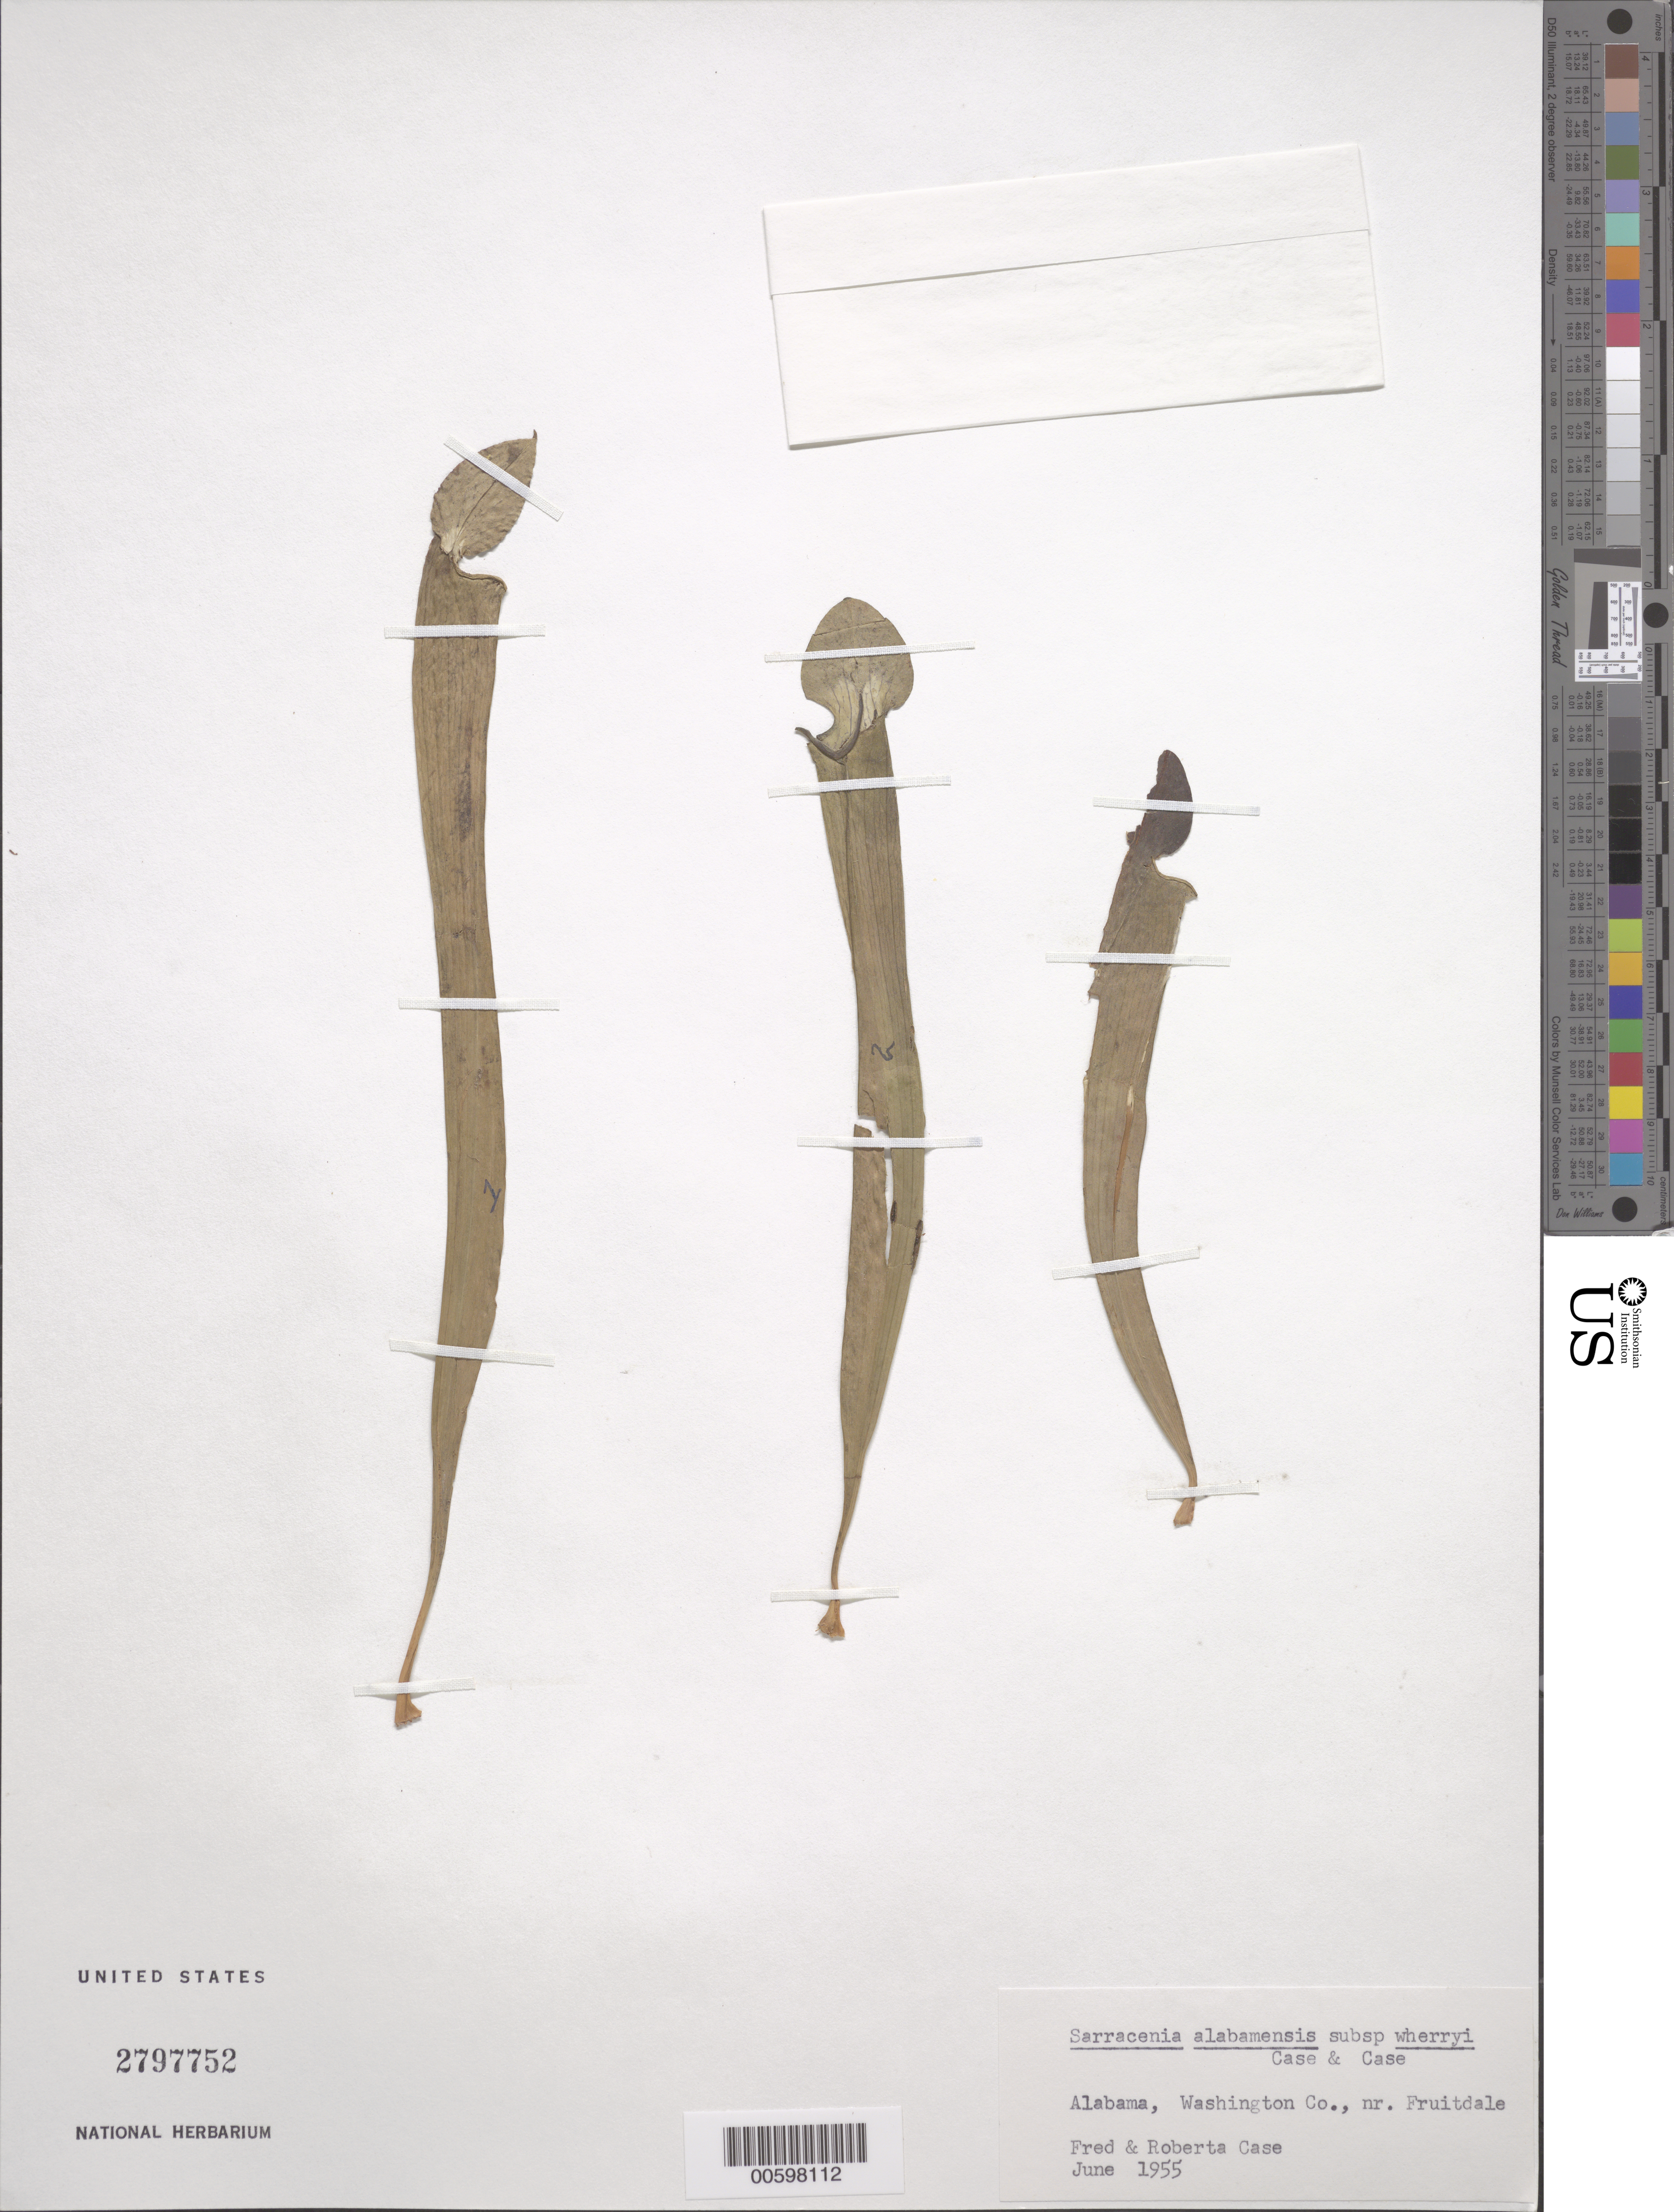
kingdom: Plantae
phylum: Tracheophyta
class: Magnoliopsida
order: Ericales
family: Sarraceniaceae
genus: Sarracenia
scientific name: Sarracenia wherryi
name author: Mellichamp & Trexler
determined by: Trexler, Carson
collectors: F. Case & R. Case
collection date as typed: Jun 1955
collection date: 1955-06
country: United States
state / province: Alabama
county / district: Washington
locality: Near Fruitdale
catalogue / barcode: US 2797752